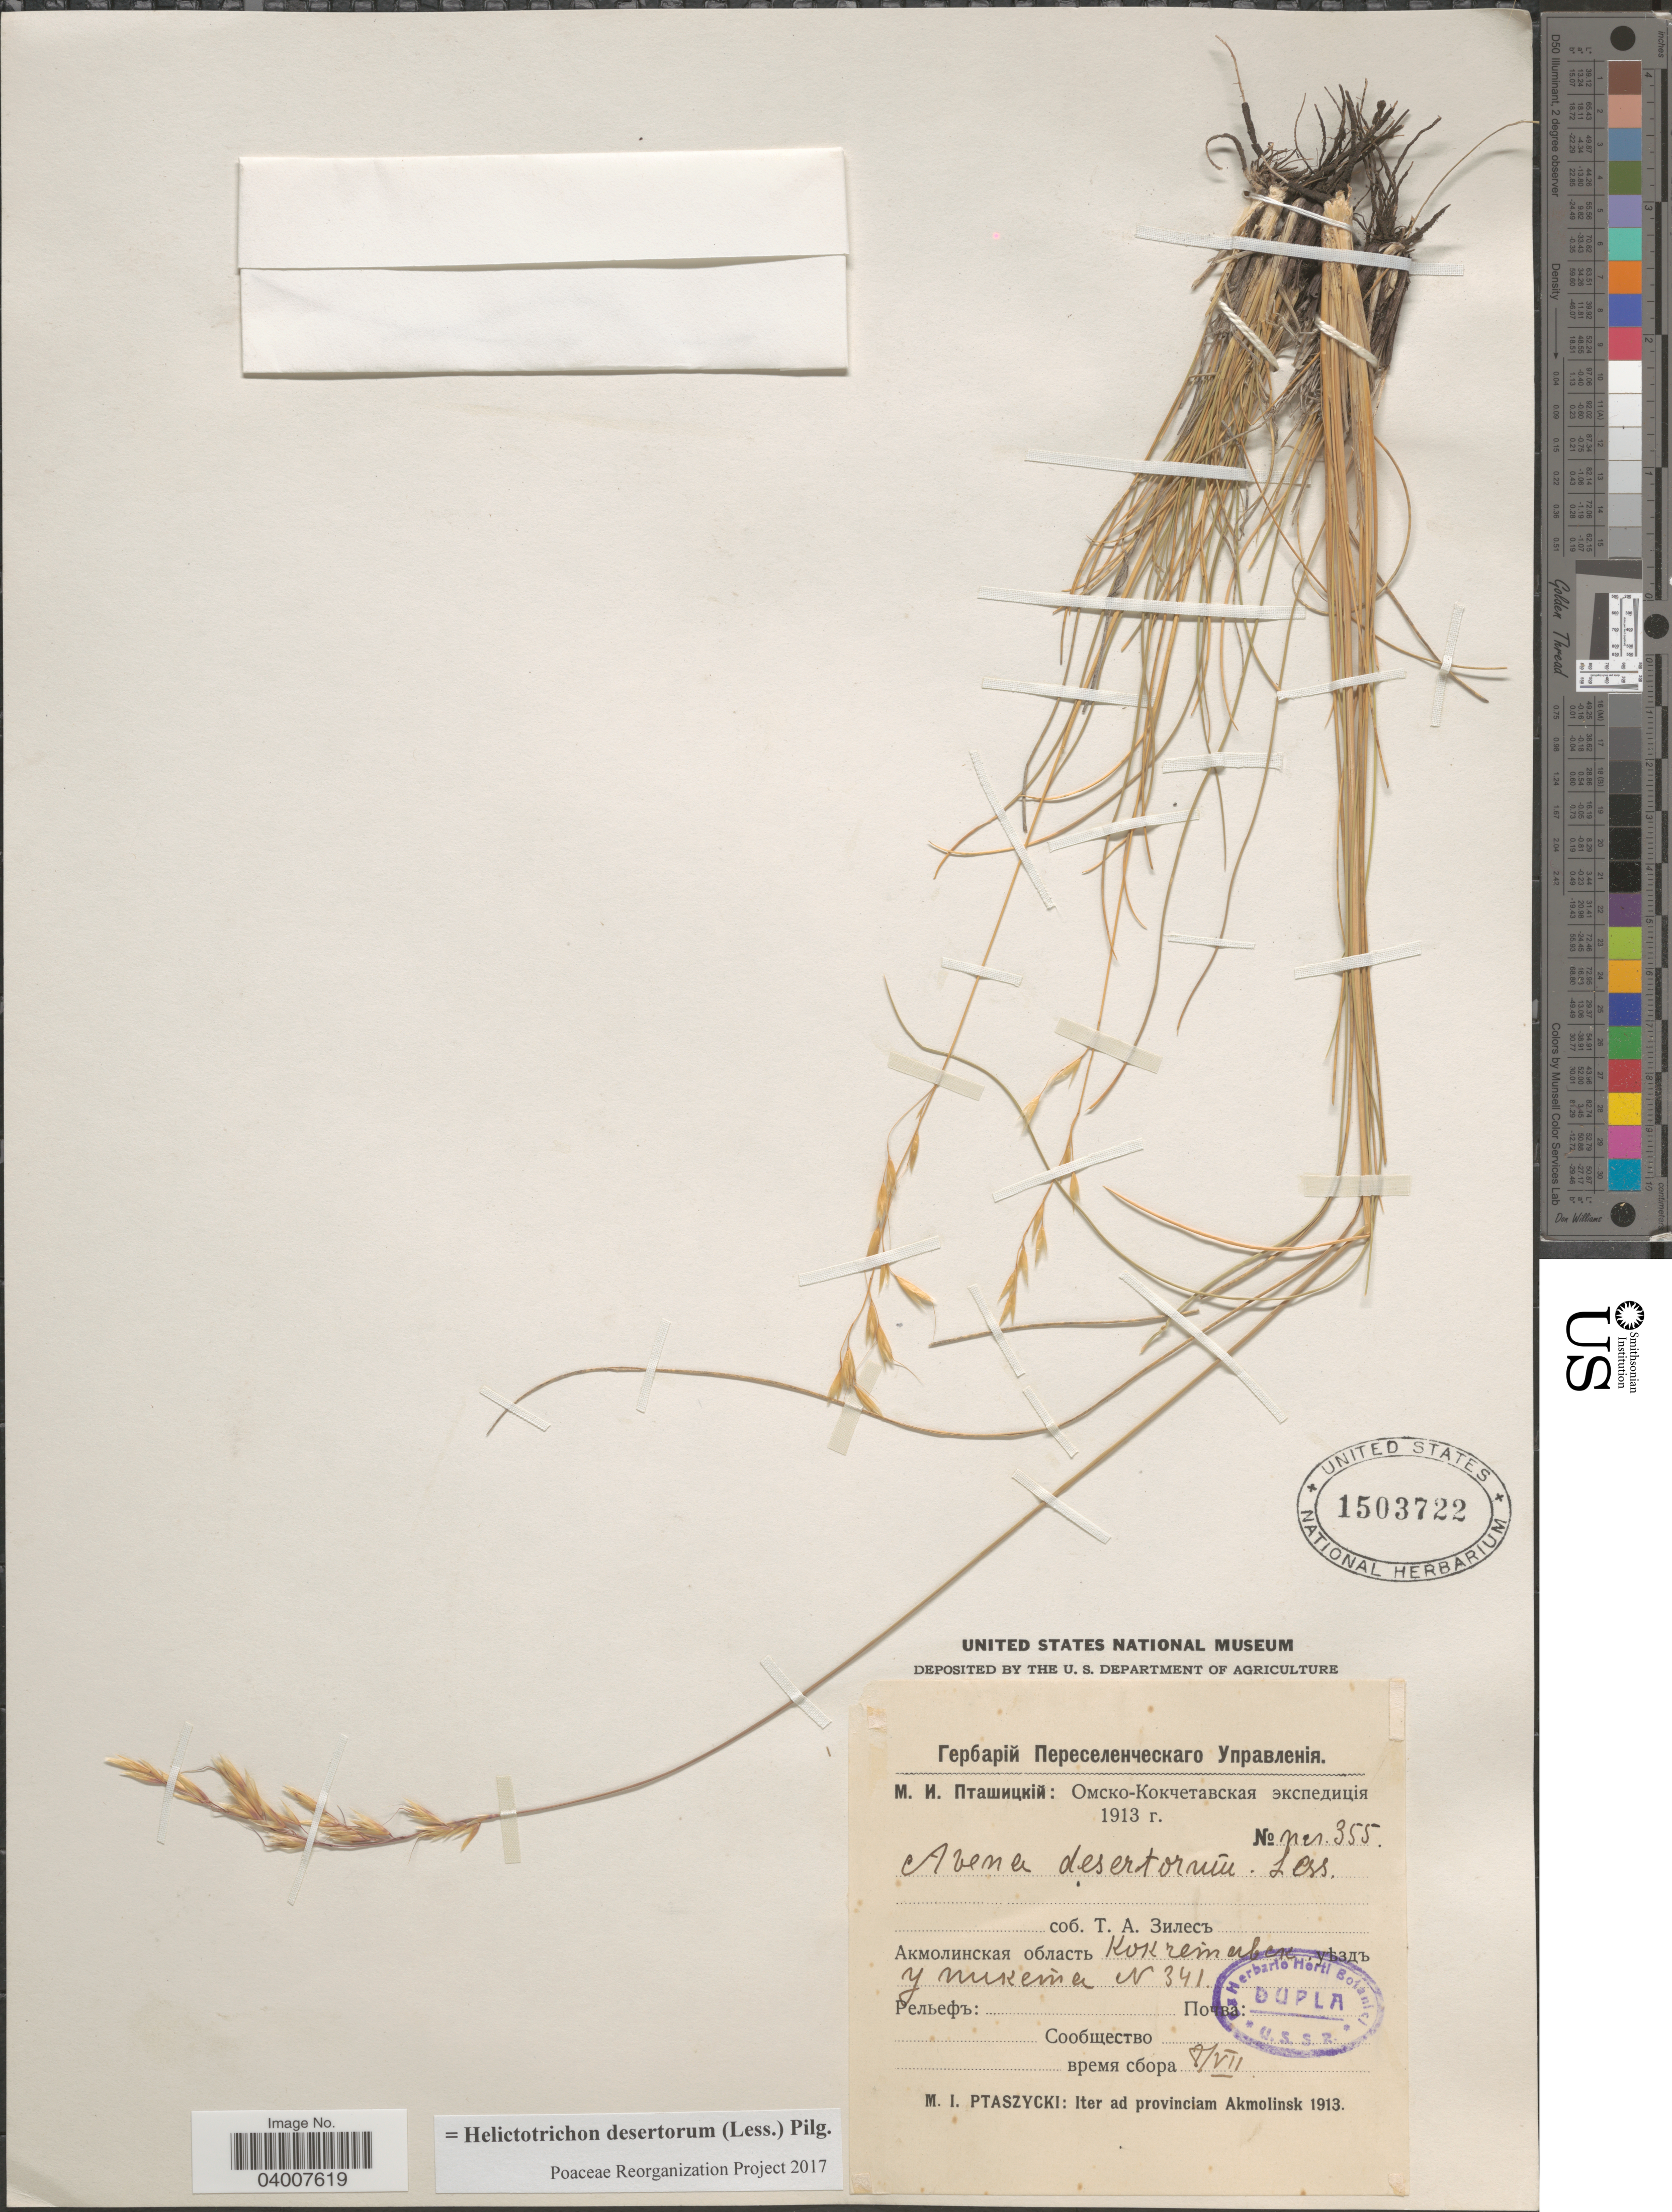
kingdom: Plantae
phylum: Tracheophyta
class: Liliopsida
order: Poales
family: Poaceae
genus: Helictotrichon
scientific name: Helictotrichon desertorum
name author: (Less.) Pilg.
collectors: M. Ptaszycki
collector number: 355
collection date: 1913-07-08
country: Kazakhstan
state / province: Aqmola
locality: Iter ad provinciam Akmolinsk.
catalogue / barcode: US 1503722